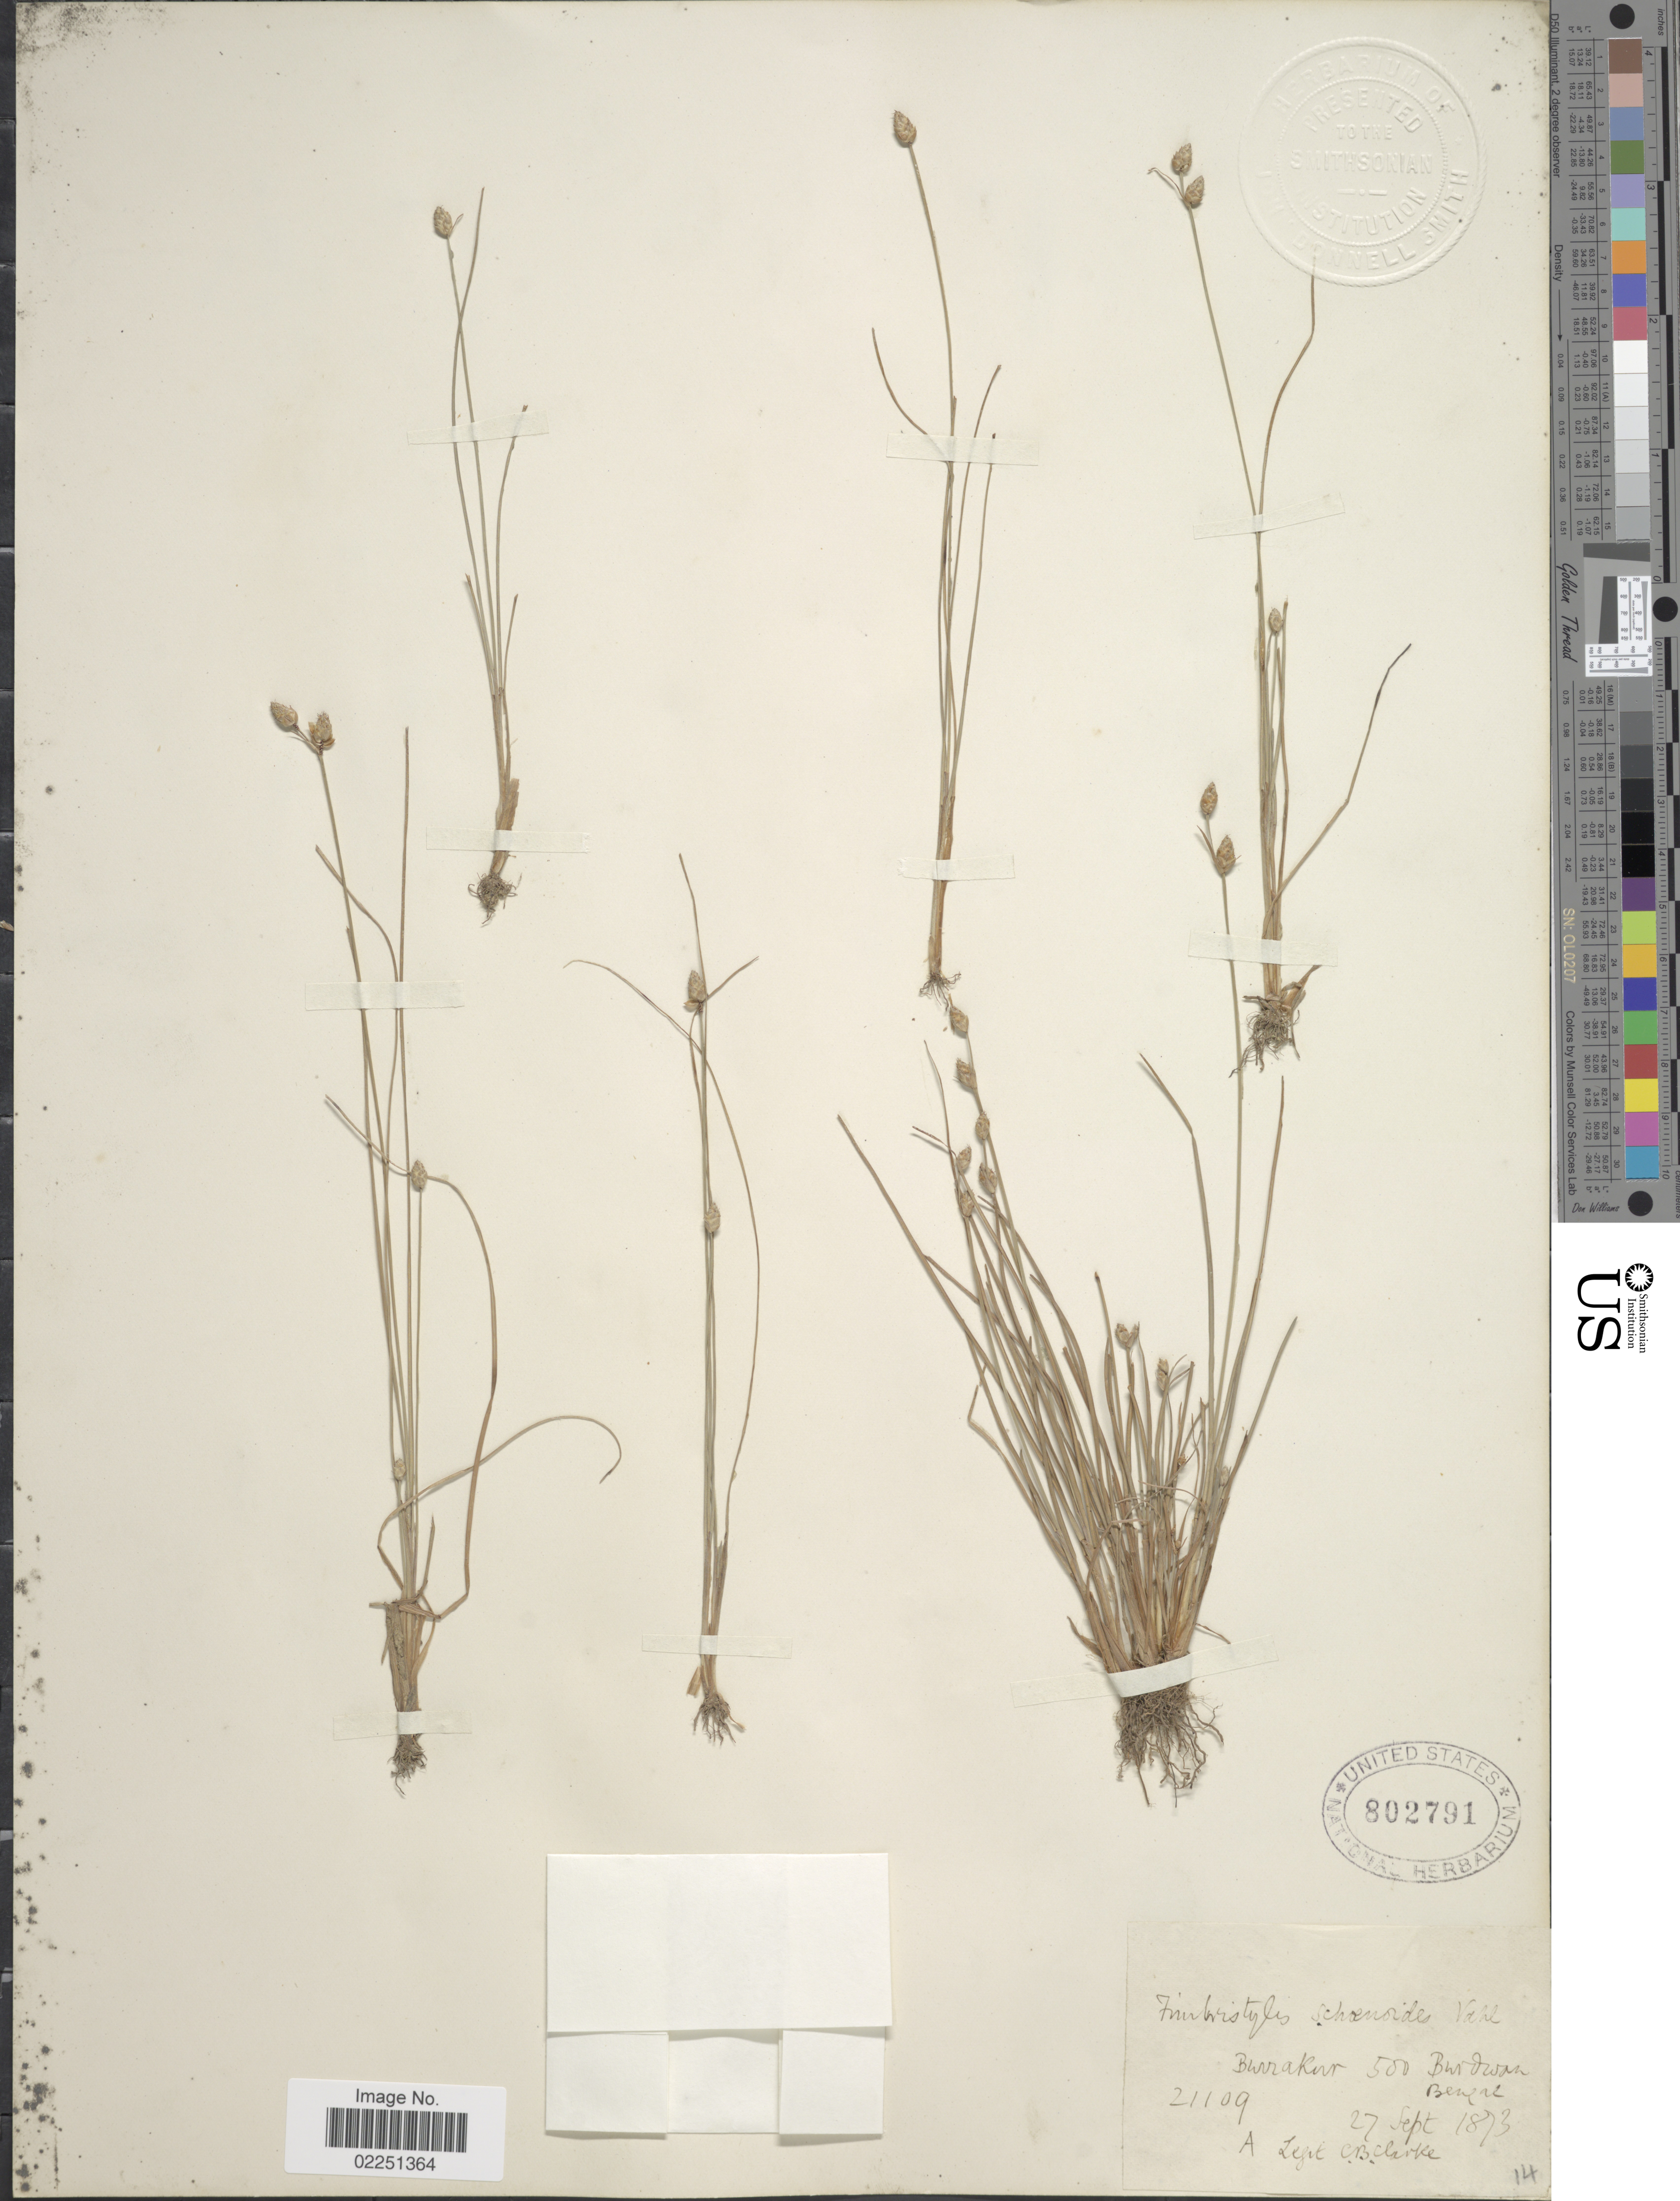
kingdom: Plantae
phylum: Tracheophyta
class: Liliopsida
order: Poales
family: Cyperaceae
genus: Fimbristylis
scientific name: Fimbristylis schoenoides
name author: (Retz.) Vahl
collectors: C. B. Clarke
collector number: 21109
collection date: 1873-09-27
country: India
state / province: West Bengal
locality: Burrakur, Burdwan, Bengal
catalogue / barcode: US 802791